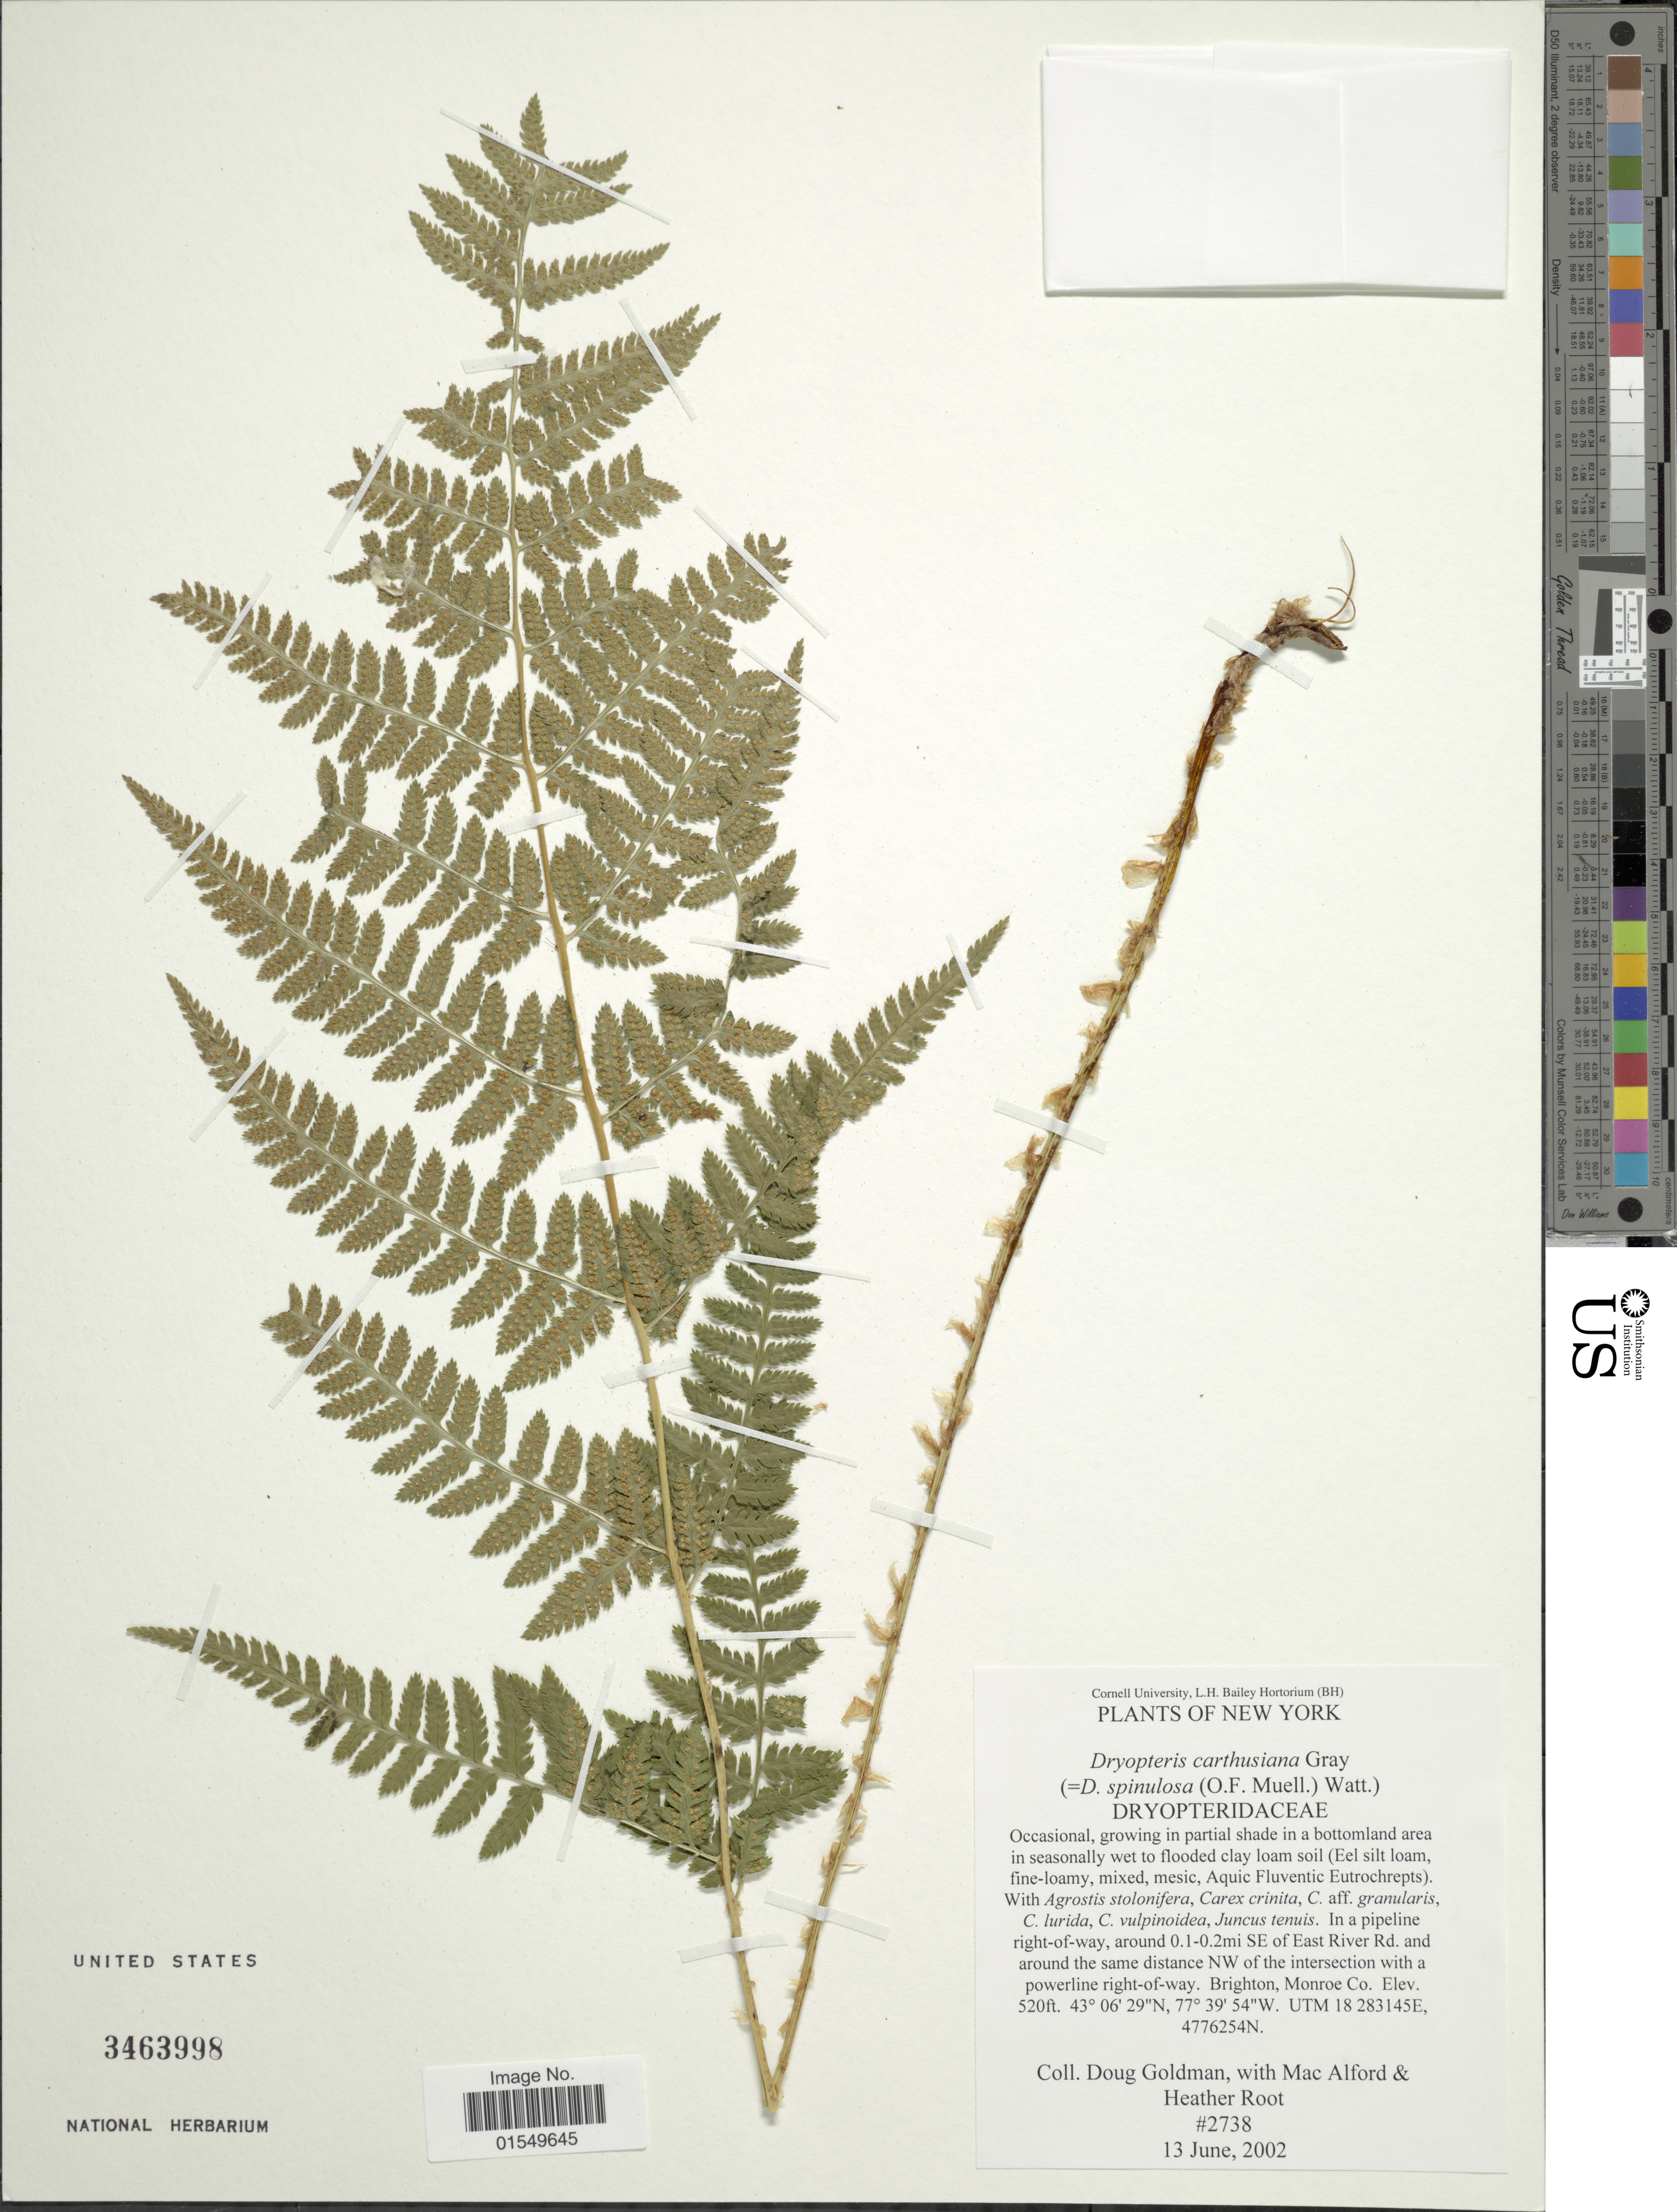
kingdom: Plantae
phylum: Tracheophyta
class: Polypodiopsida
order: Polypodiales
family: Dryopteridaceae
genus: Dryopteris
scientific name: Dryopteris carthusiana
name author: (Villars) H.P. Fuchs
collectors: D. Goldman, M. H. Alford & H. Root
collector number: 2738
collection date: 2002-06-13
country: United States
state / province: New York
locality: In a pipeline right-of-way, around 0.1-0.2 mi. SE of East River Rd. and around the same distance NW of the intersection with a powerline right-of-way, Brighton, Monroe Co.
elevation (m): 158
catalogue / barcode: US 3463998